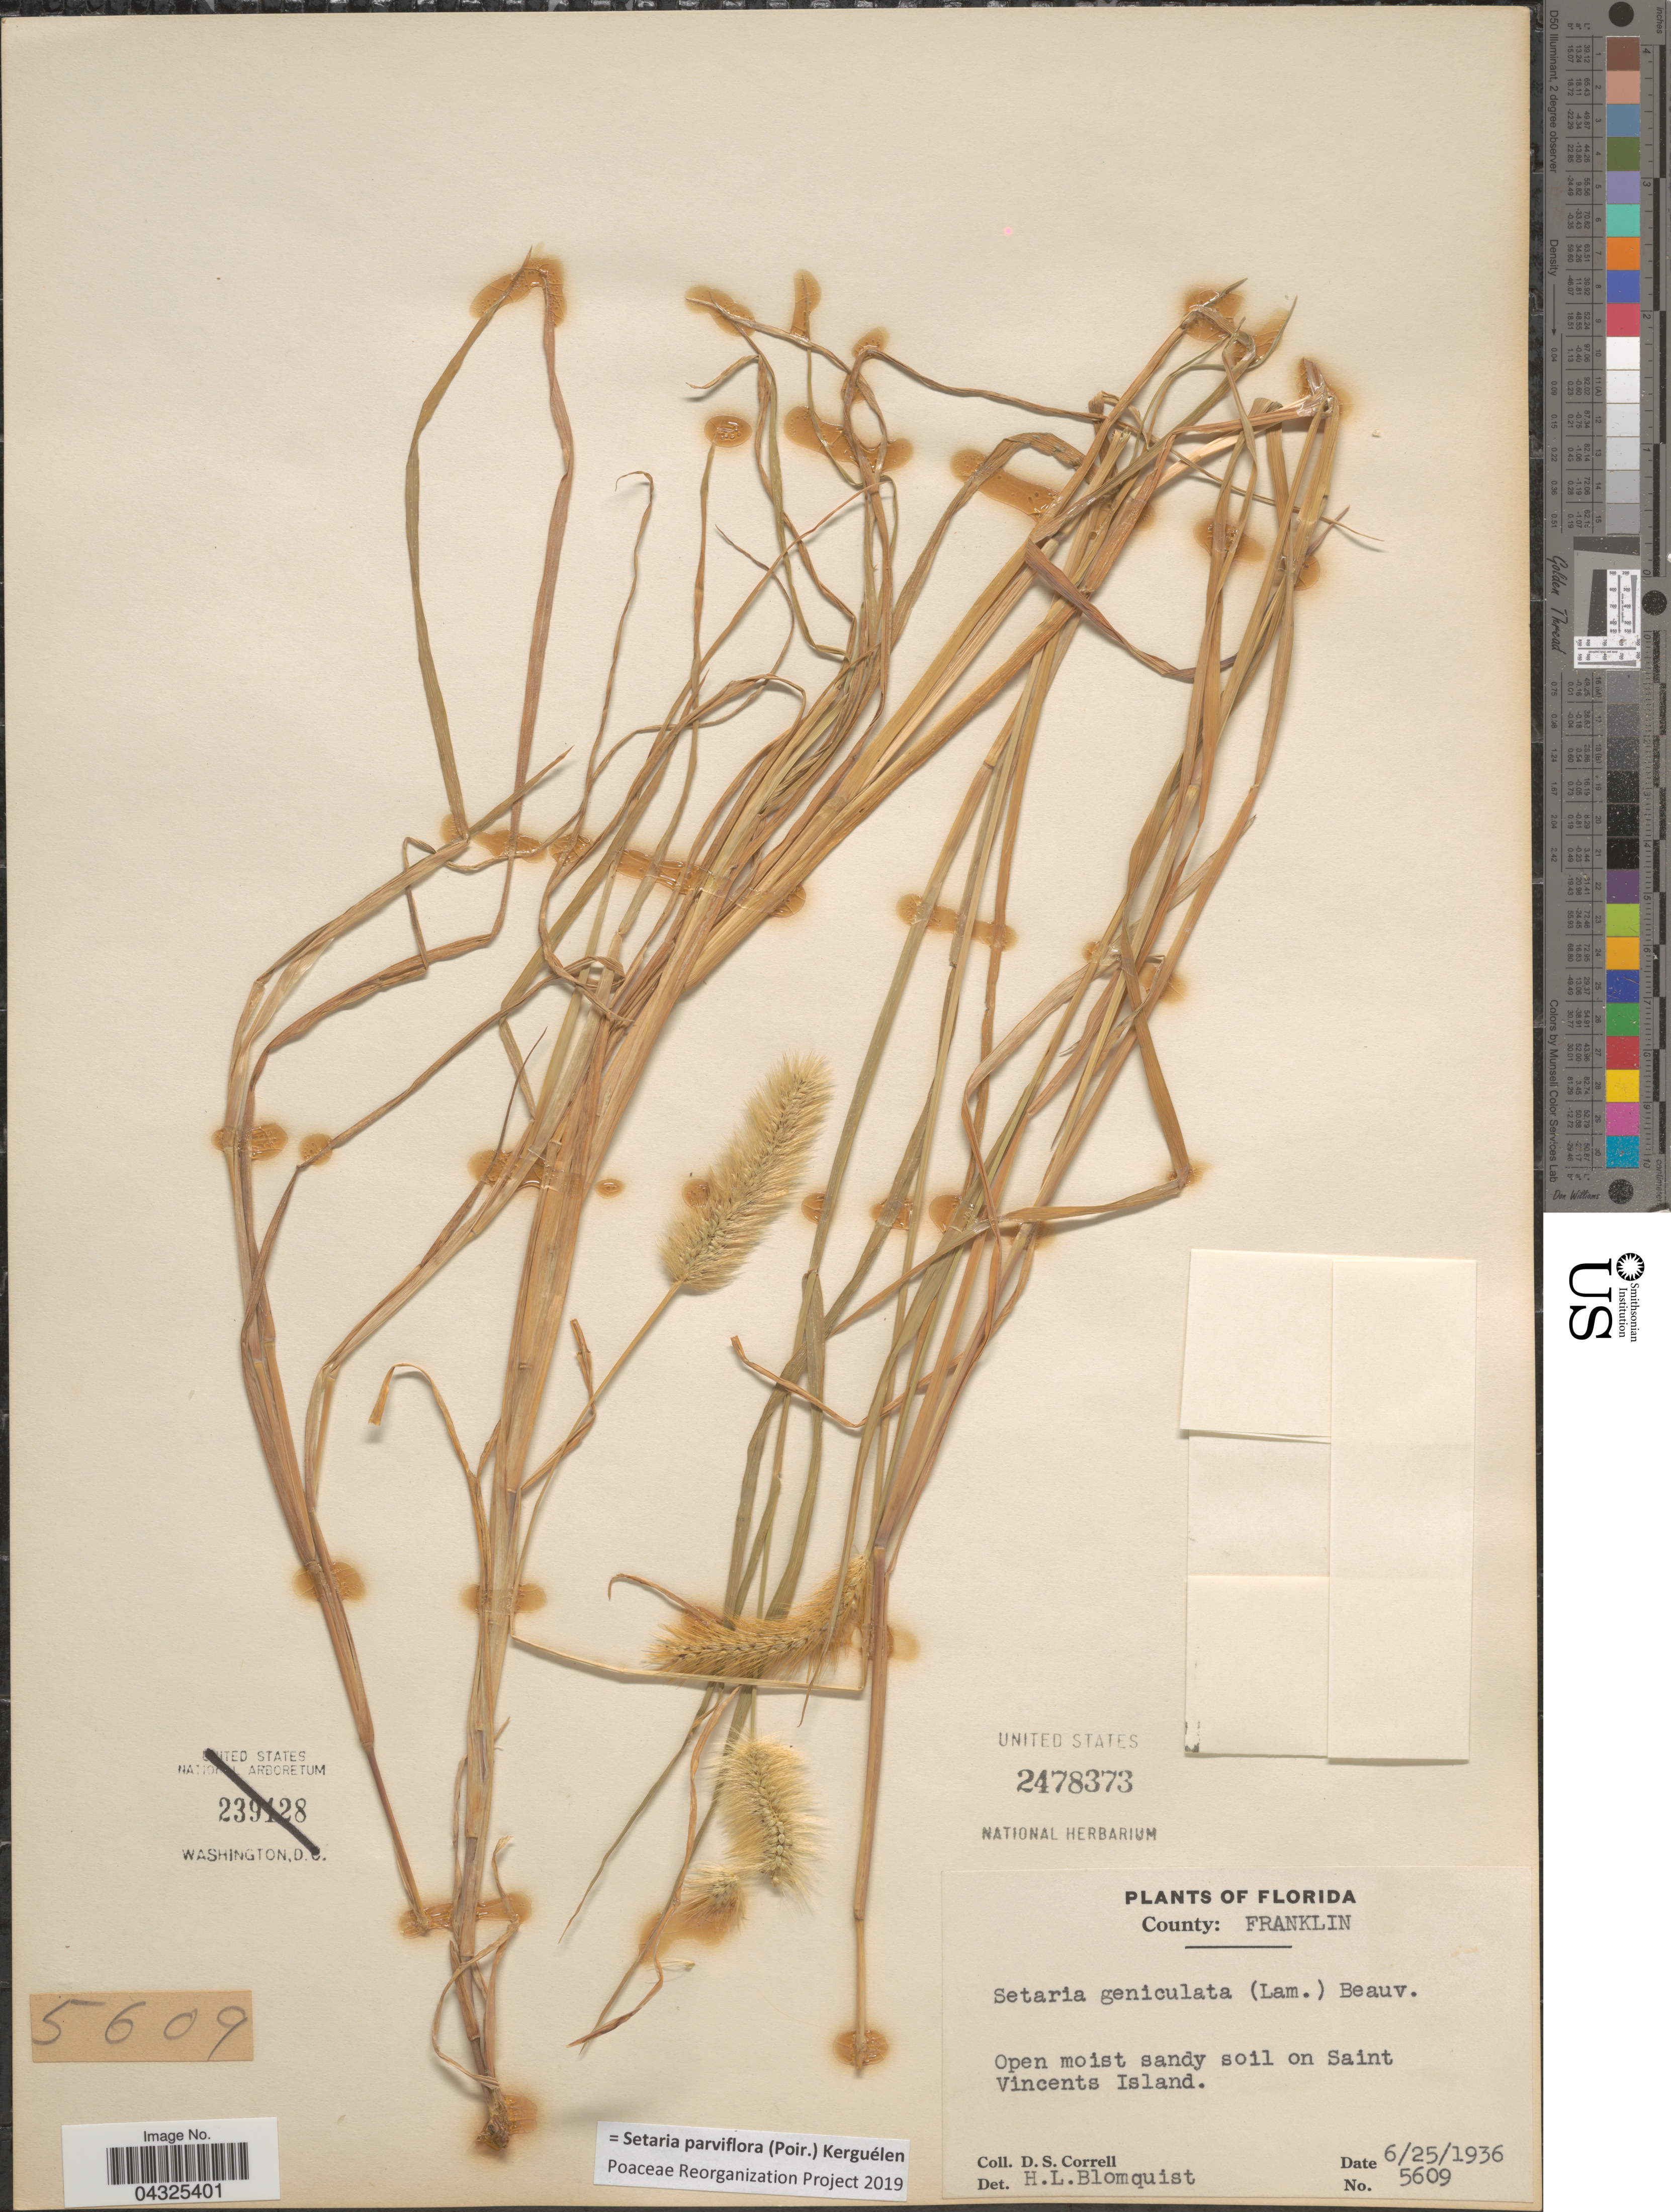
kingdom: Plantae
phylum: Tracheophyta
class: Liliopsida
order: Poales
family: Poaceae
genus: Setaria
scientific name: Setaria parviflora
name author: (Poir.) Kerguélen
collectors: D. S. Correll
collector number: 5609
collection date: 1936-06-25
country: United States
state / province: Florida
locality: County: Franklin. Open moist sandy soil on Saint Vincents Island.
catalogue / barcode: US 2478373